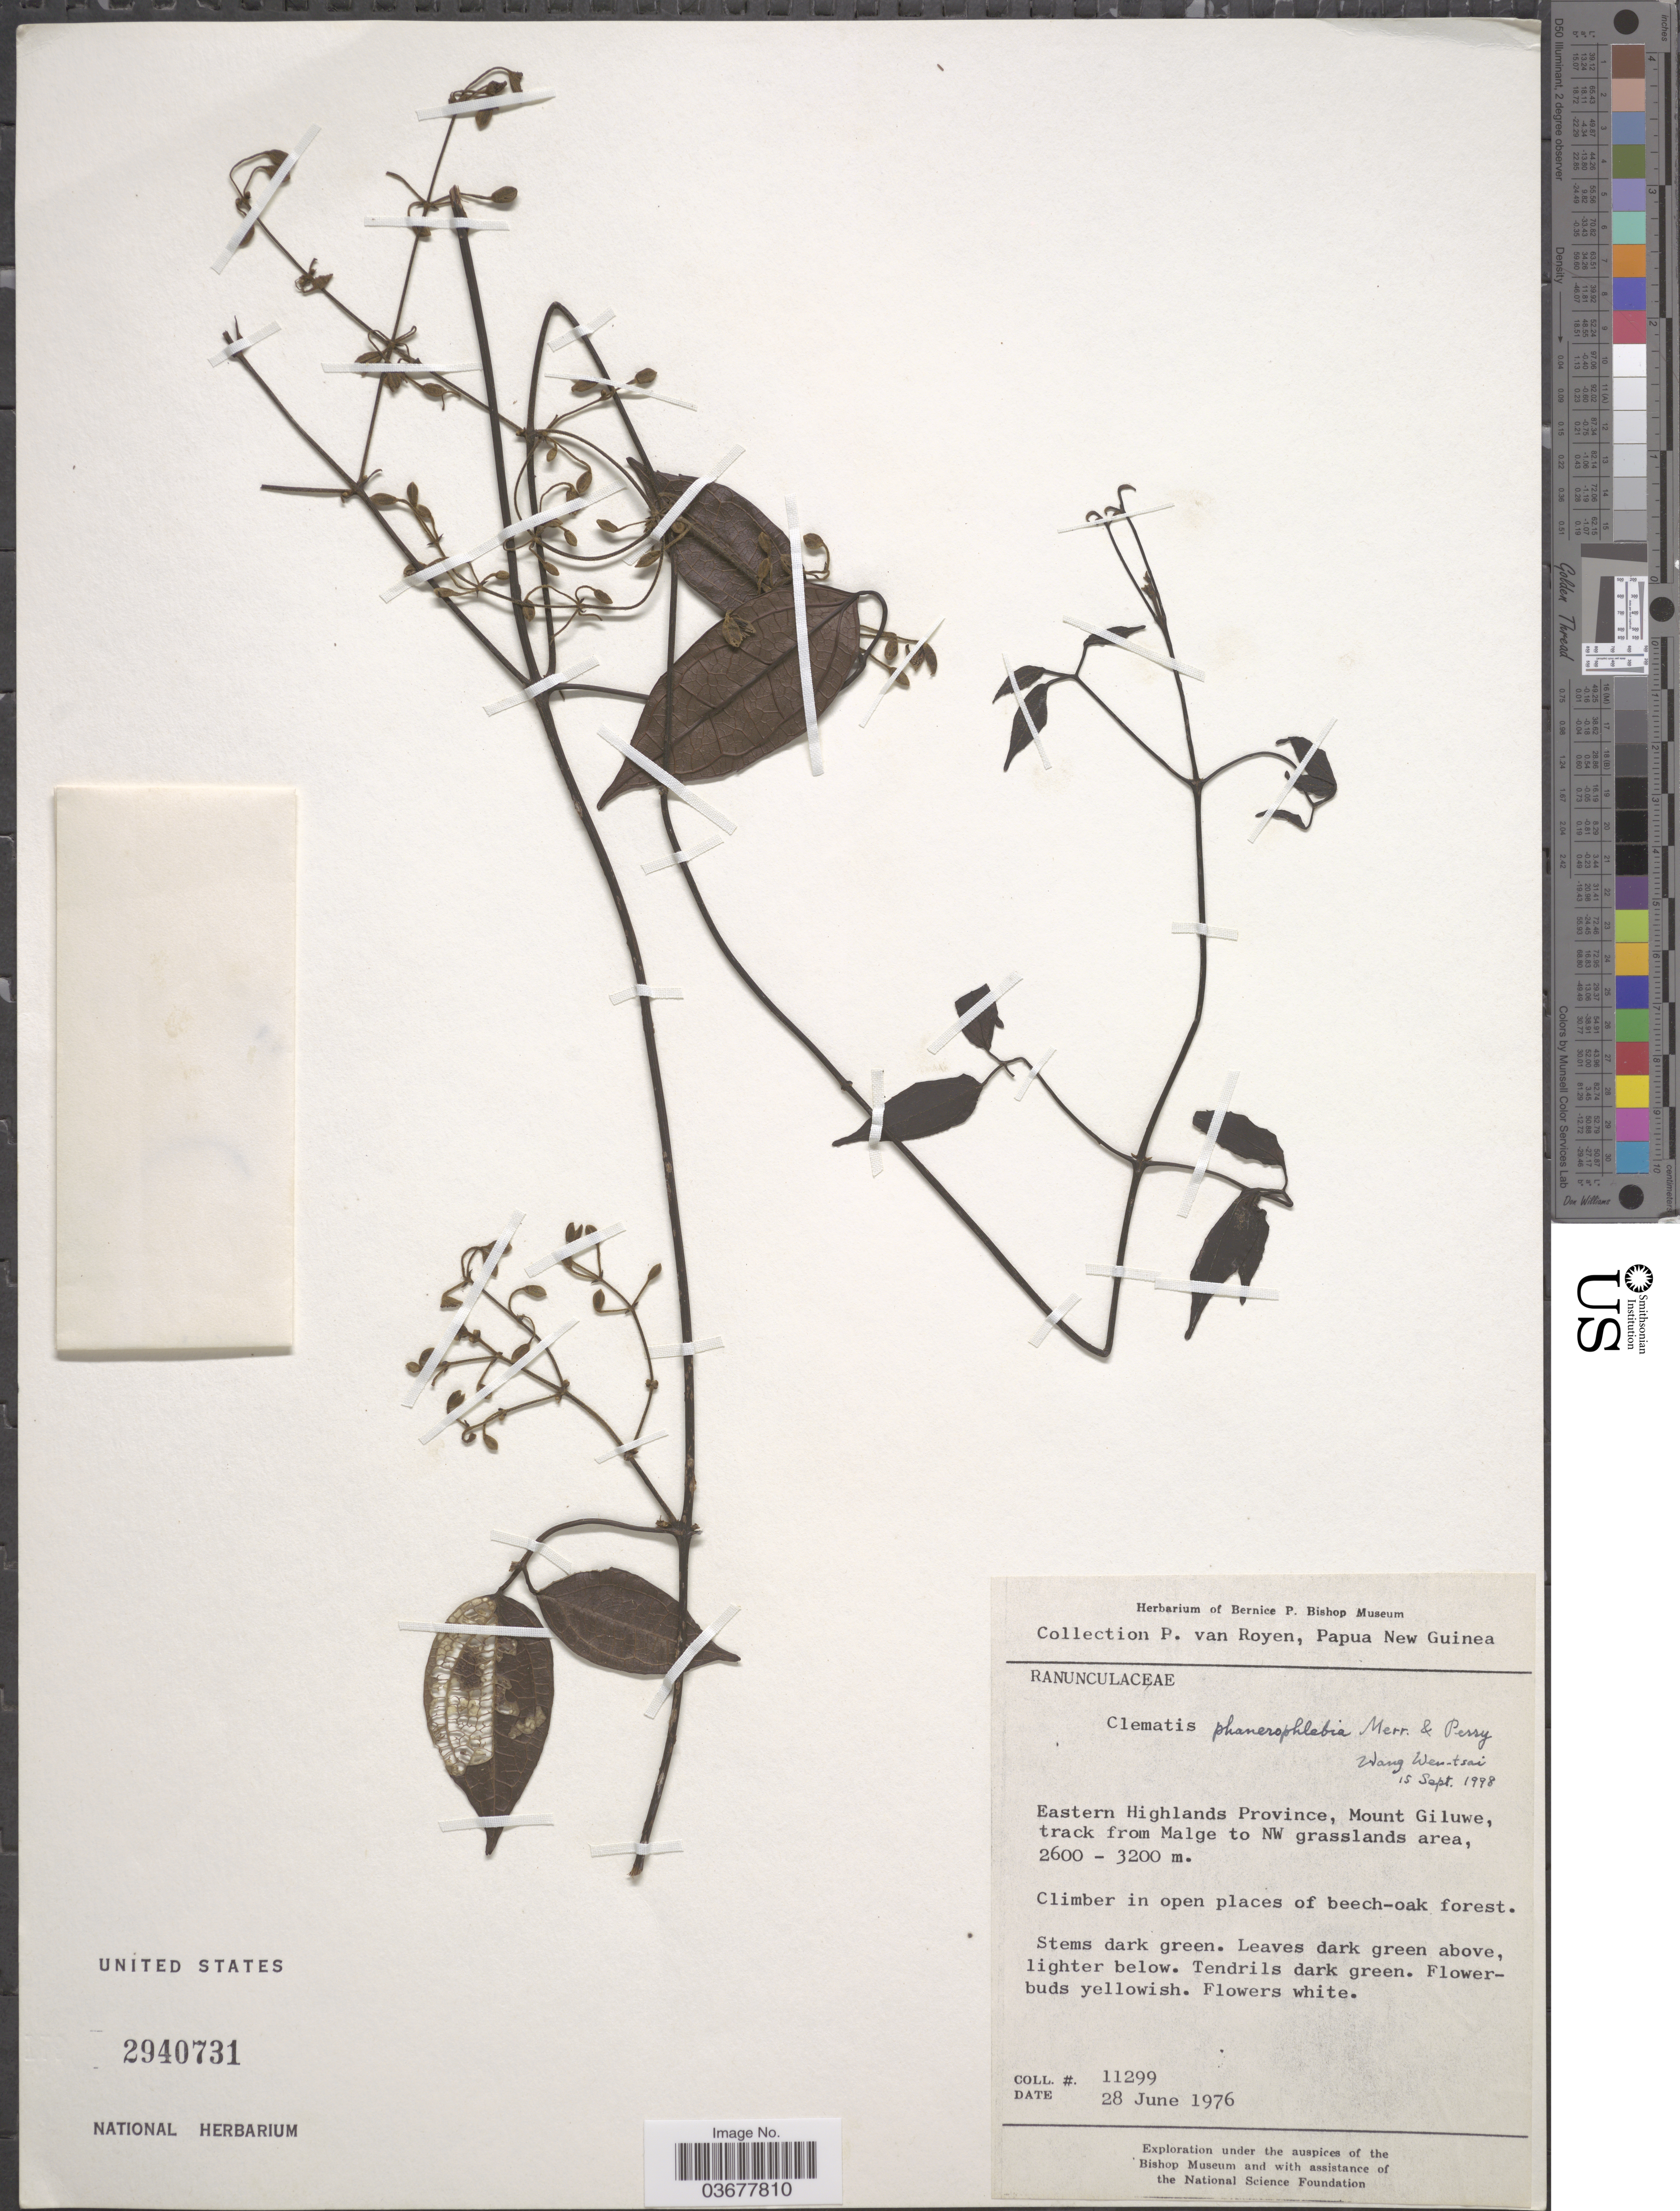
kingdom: Plantae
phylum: Tracheophyta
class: Magnoliopsida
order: Ranunculales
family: Ranunculaceae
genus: Clematis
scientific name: Clematis phanerophlebia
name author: Merr. & L.M. Perry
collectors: P. van Royen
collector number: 11299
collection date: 1976-06-28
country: Papua New Guinea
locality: Eastern Highlands Province, Mount Giluwe, track from Malge to NW grasslands area.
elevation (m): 2600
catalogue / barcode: US 2940731